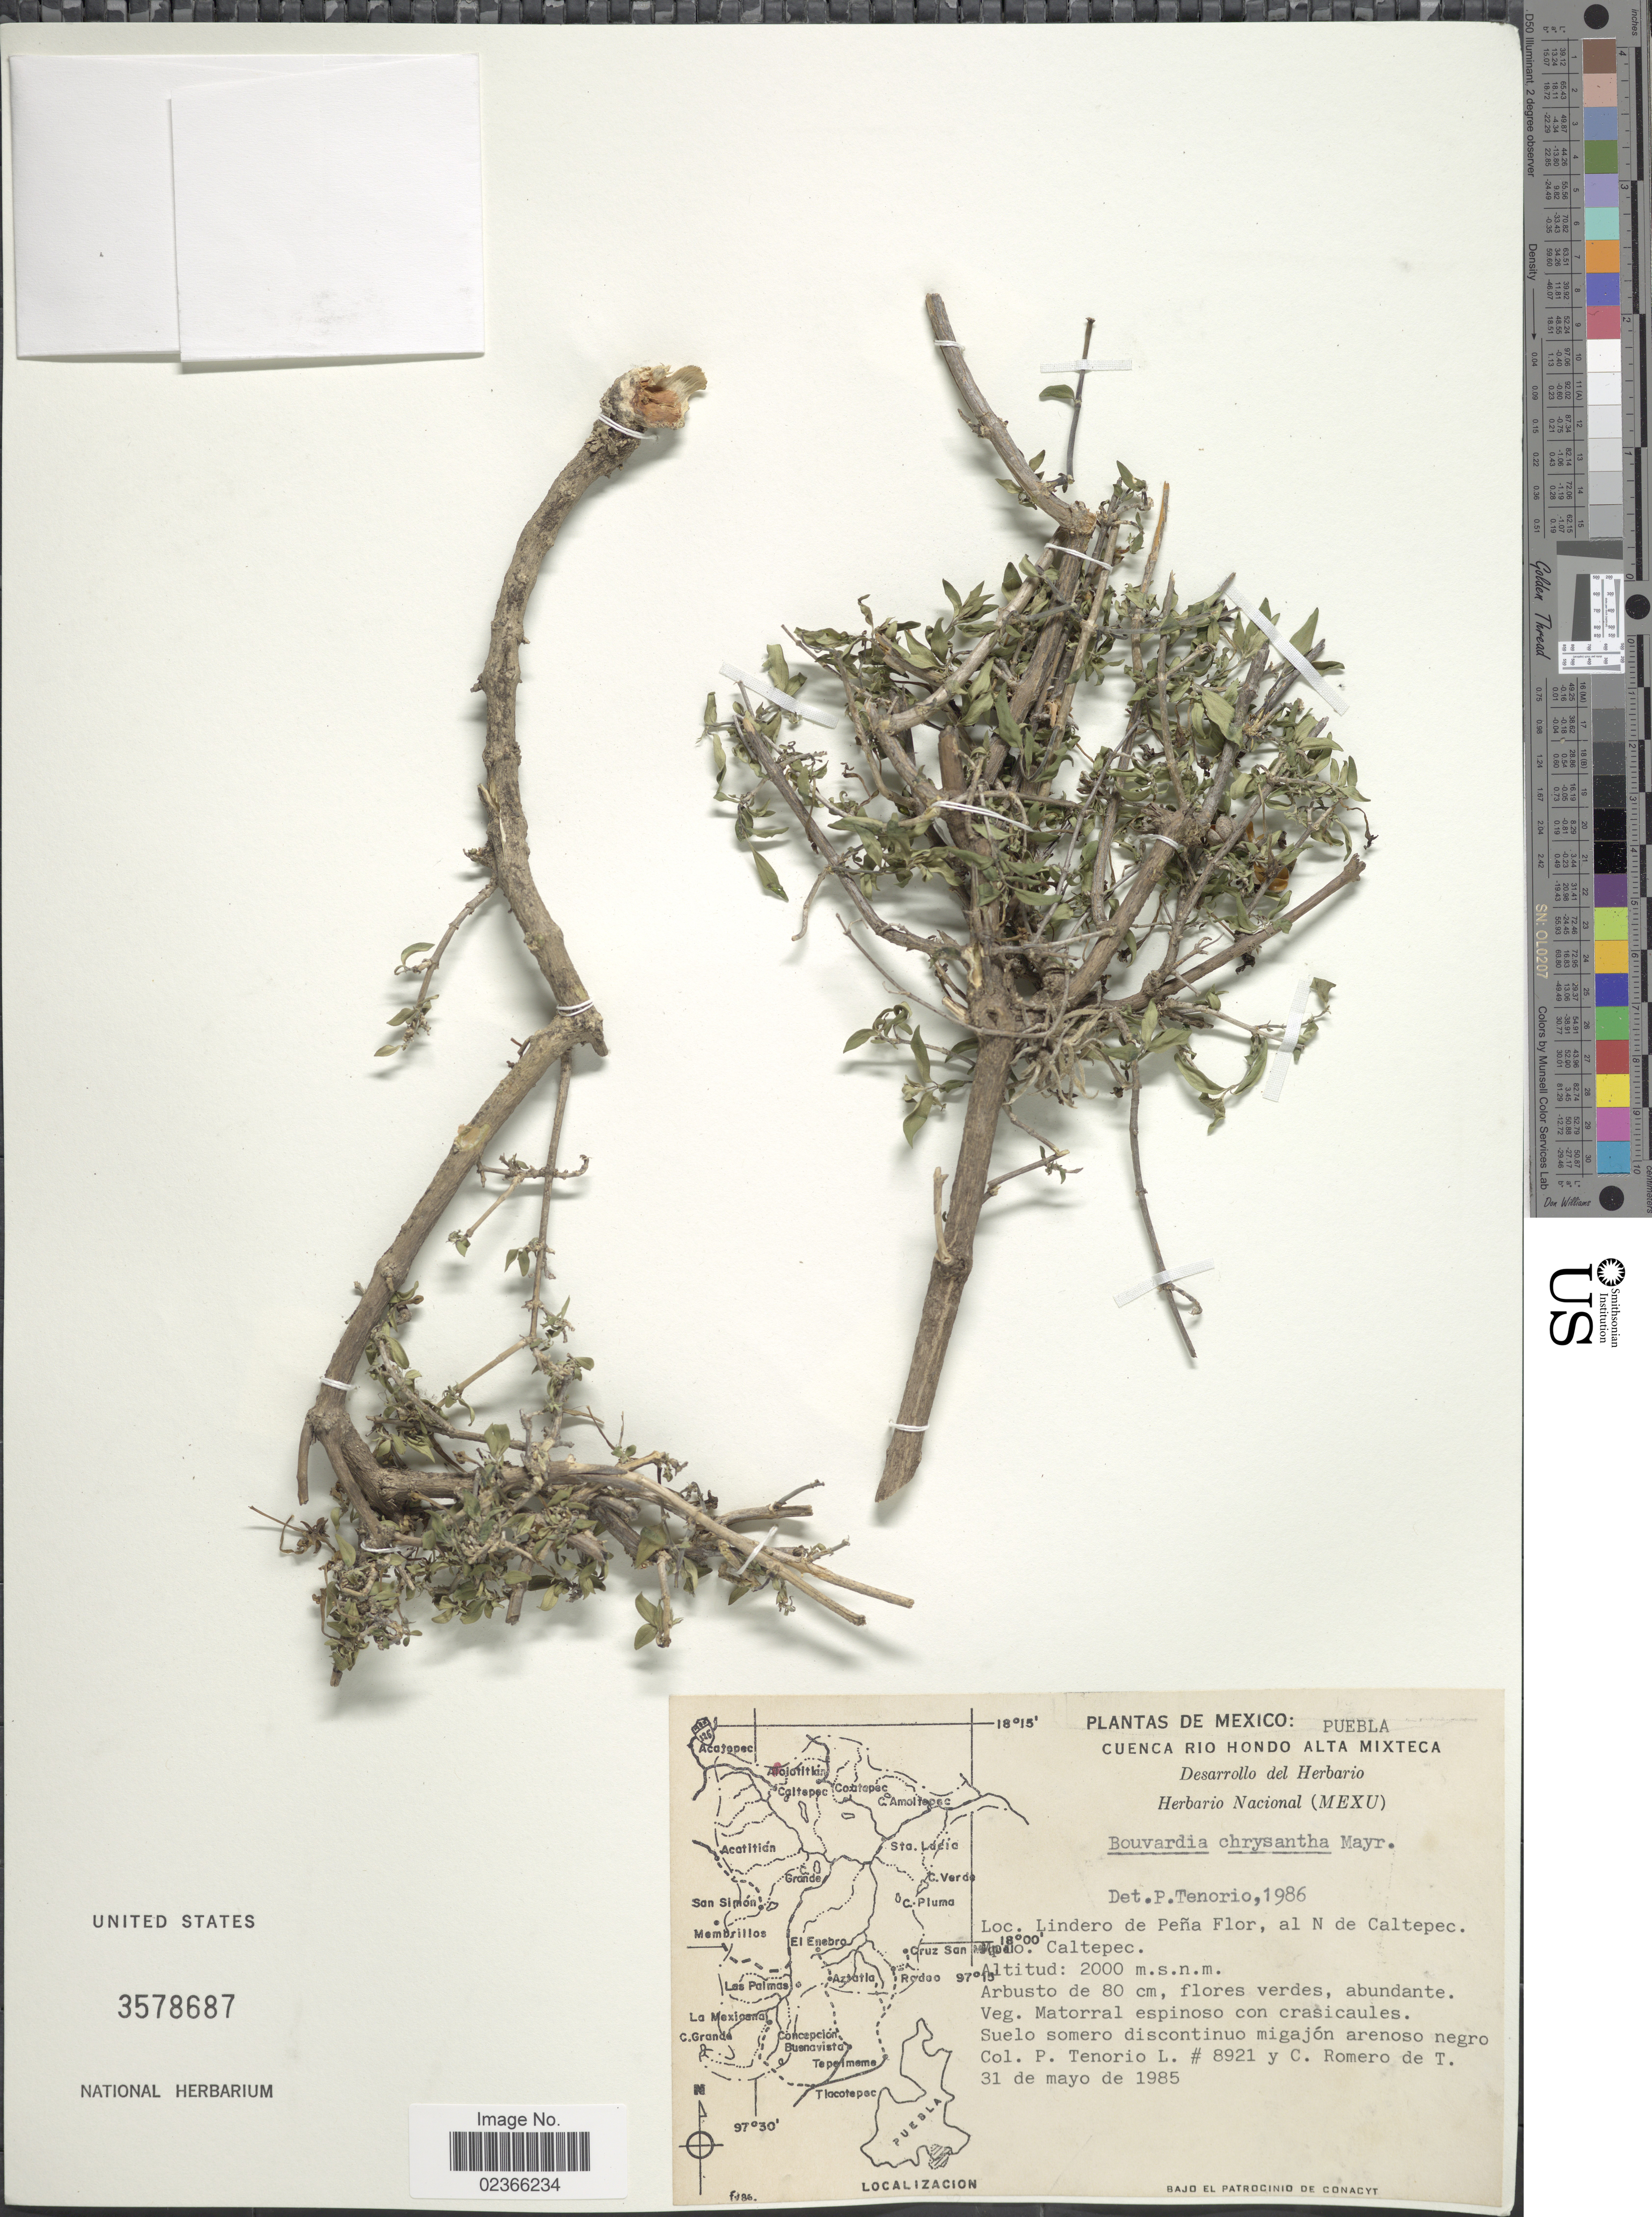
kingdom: Plantae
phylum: Tracheophyta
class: Magnoliopsida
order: Gentianales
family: Rubiaceae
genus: Bouvardia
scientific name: Bouvardia chrysantha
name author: Mart.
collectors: P. Tenorio L. & C. Romero de T.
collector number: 8921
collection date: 1985-05-31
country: Mexico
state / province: Puebla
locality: Lindero de Pena Flor, al N de Caltepec. Mpio. Caltepec.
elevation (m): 2000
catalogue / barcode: US 3578687